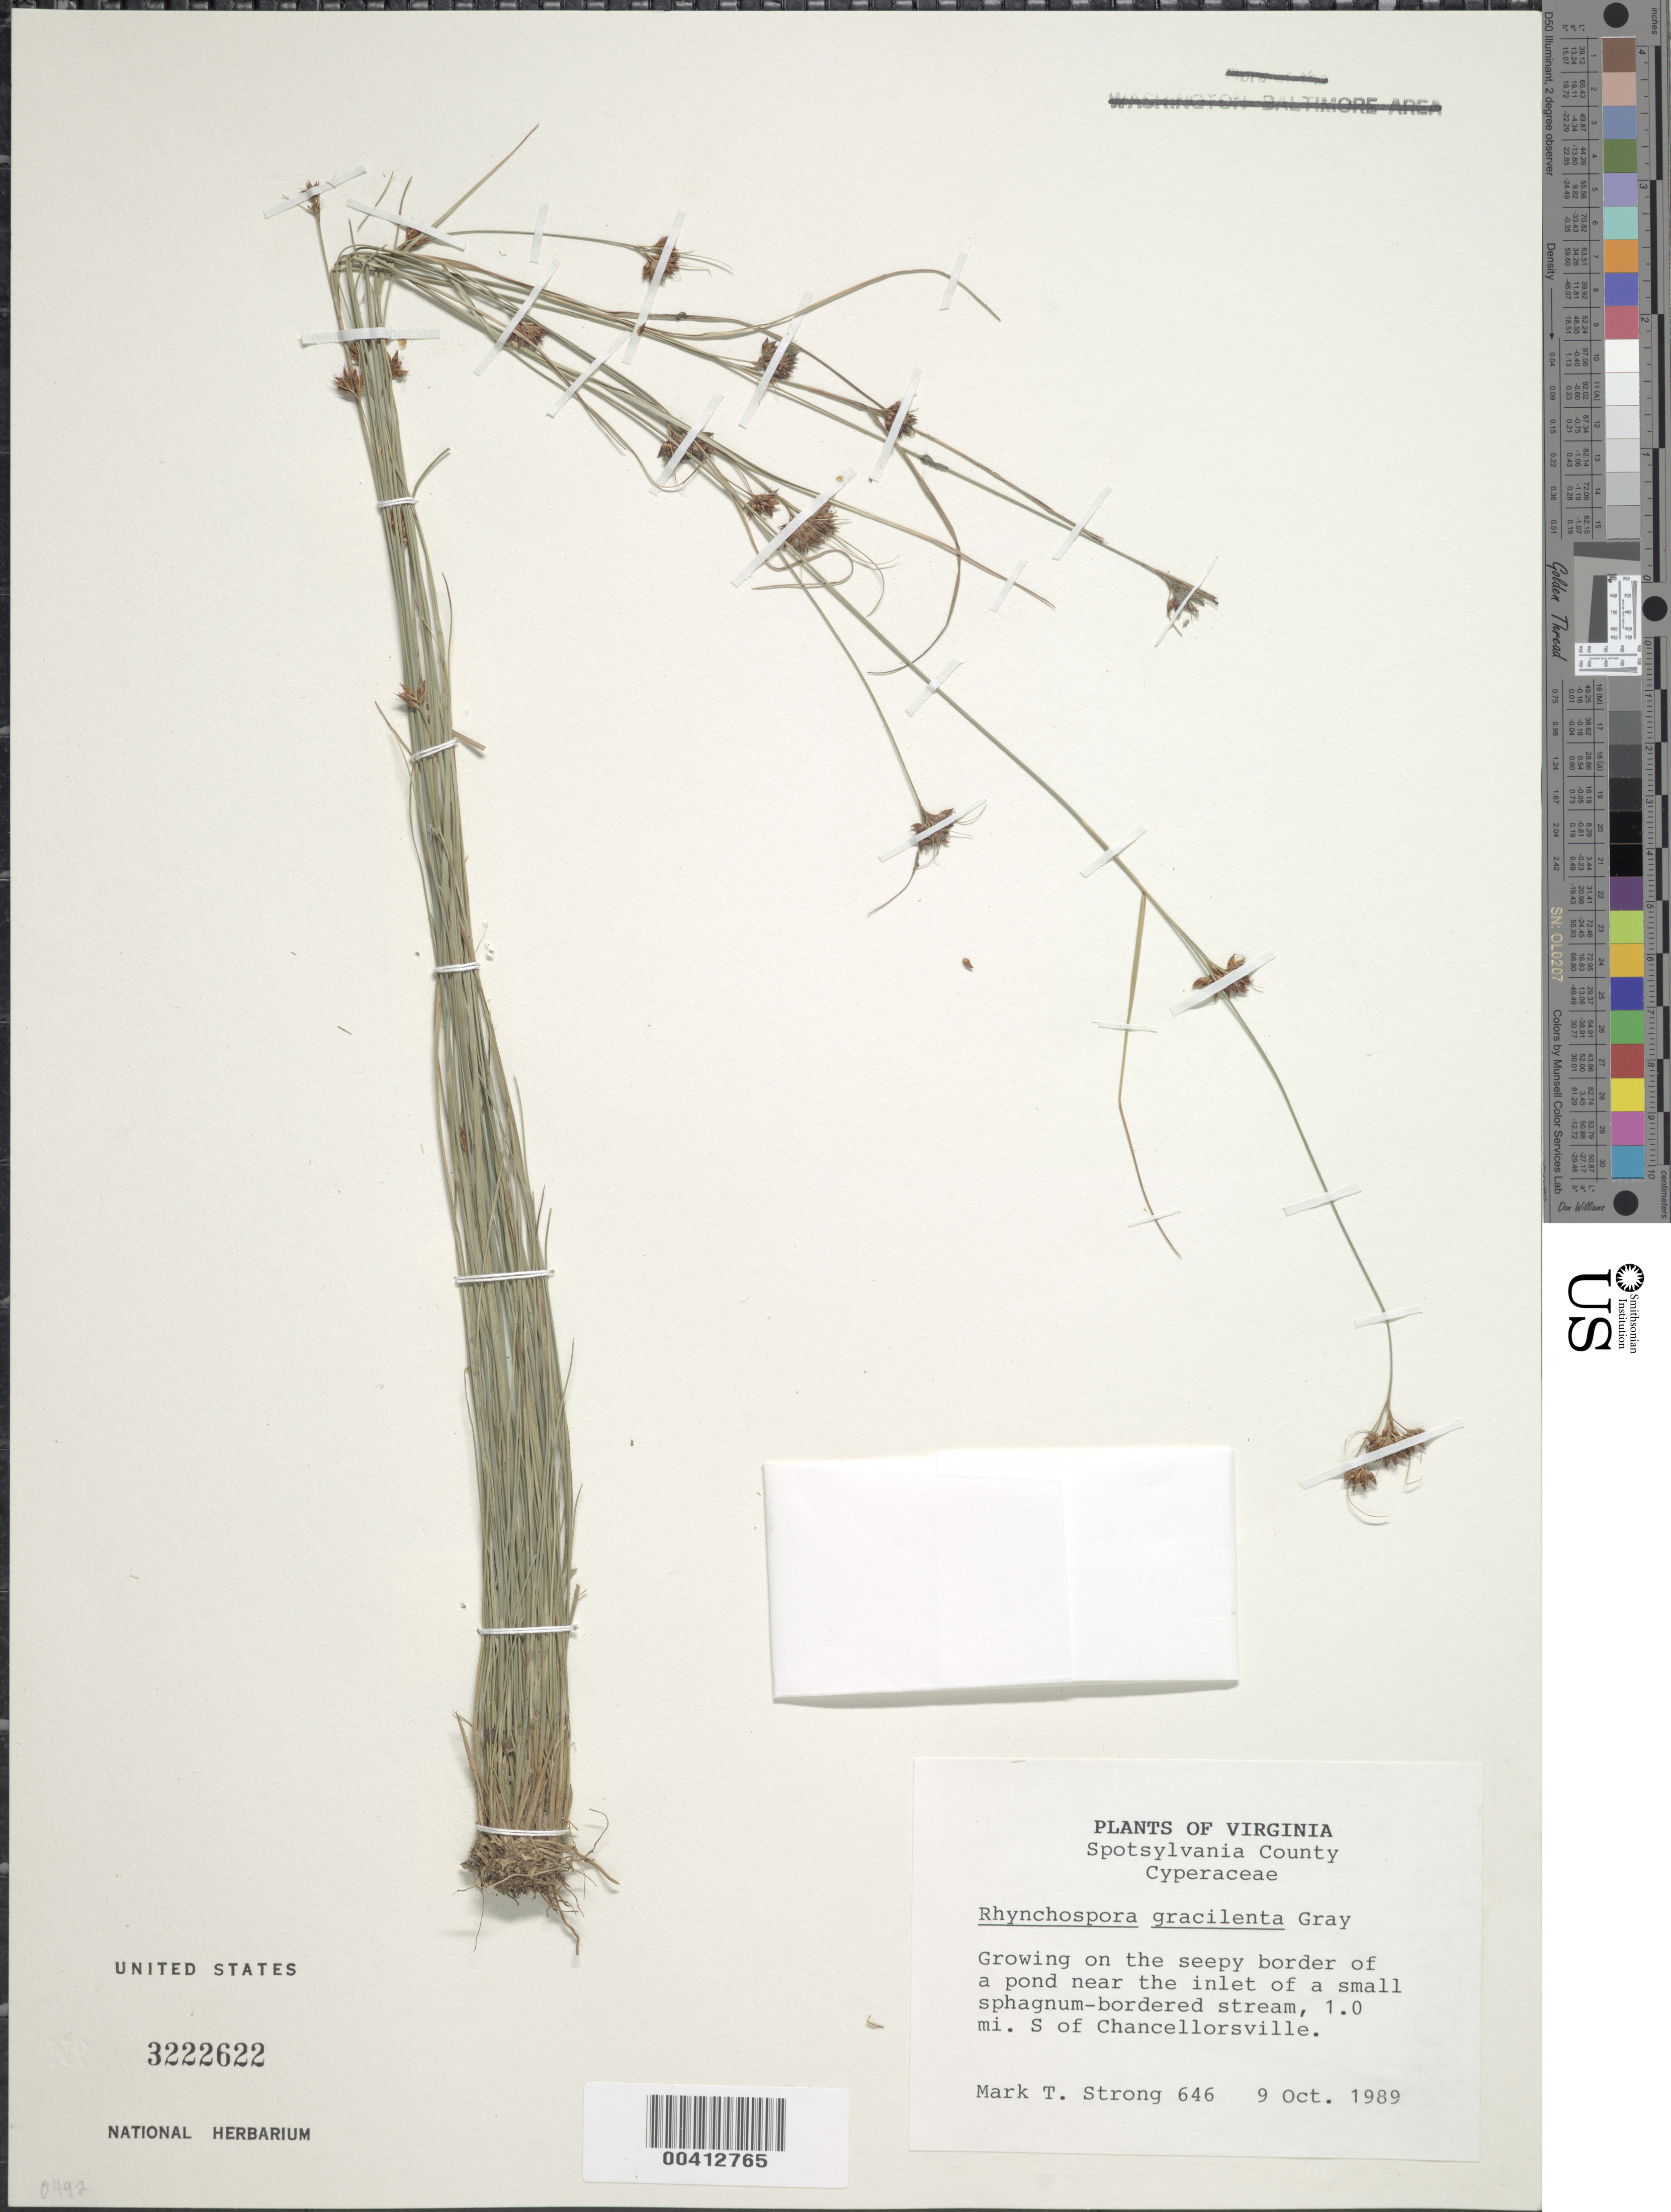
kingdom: Plantae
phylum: Tracheophyta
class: Liliopsida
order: Poales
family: Cyperaceae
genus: Rhynchospora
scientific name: Rhynchospora gracilenta A. Gray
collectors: M. T. Strong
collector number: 646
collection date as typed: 09 Oct 1989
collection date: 1989-10-09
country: United States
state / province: Virginia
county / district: Spotsylvania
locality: S of chancellorsville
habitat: Near inlet of small sphagnum bordered stream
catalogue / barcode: US 3222622